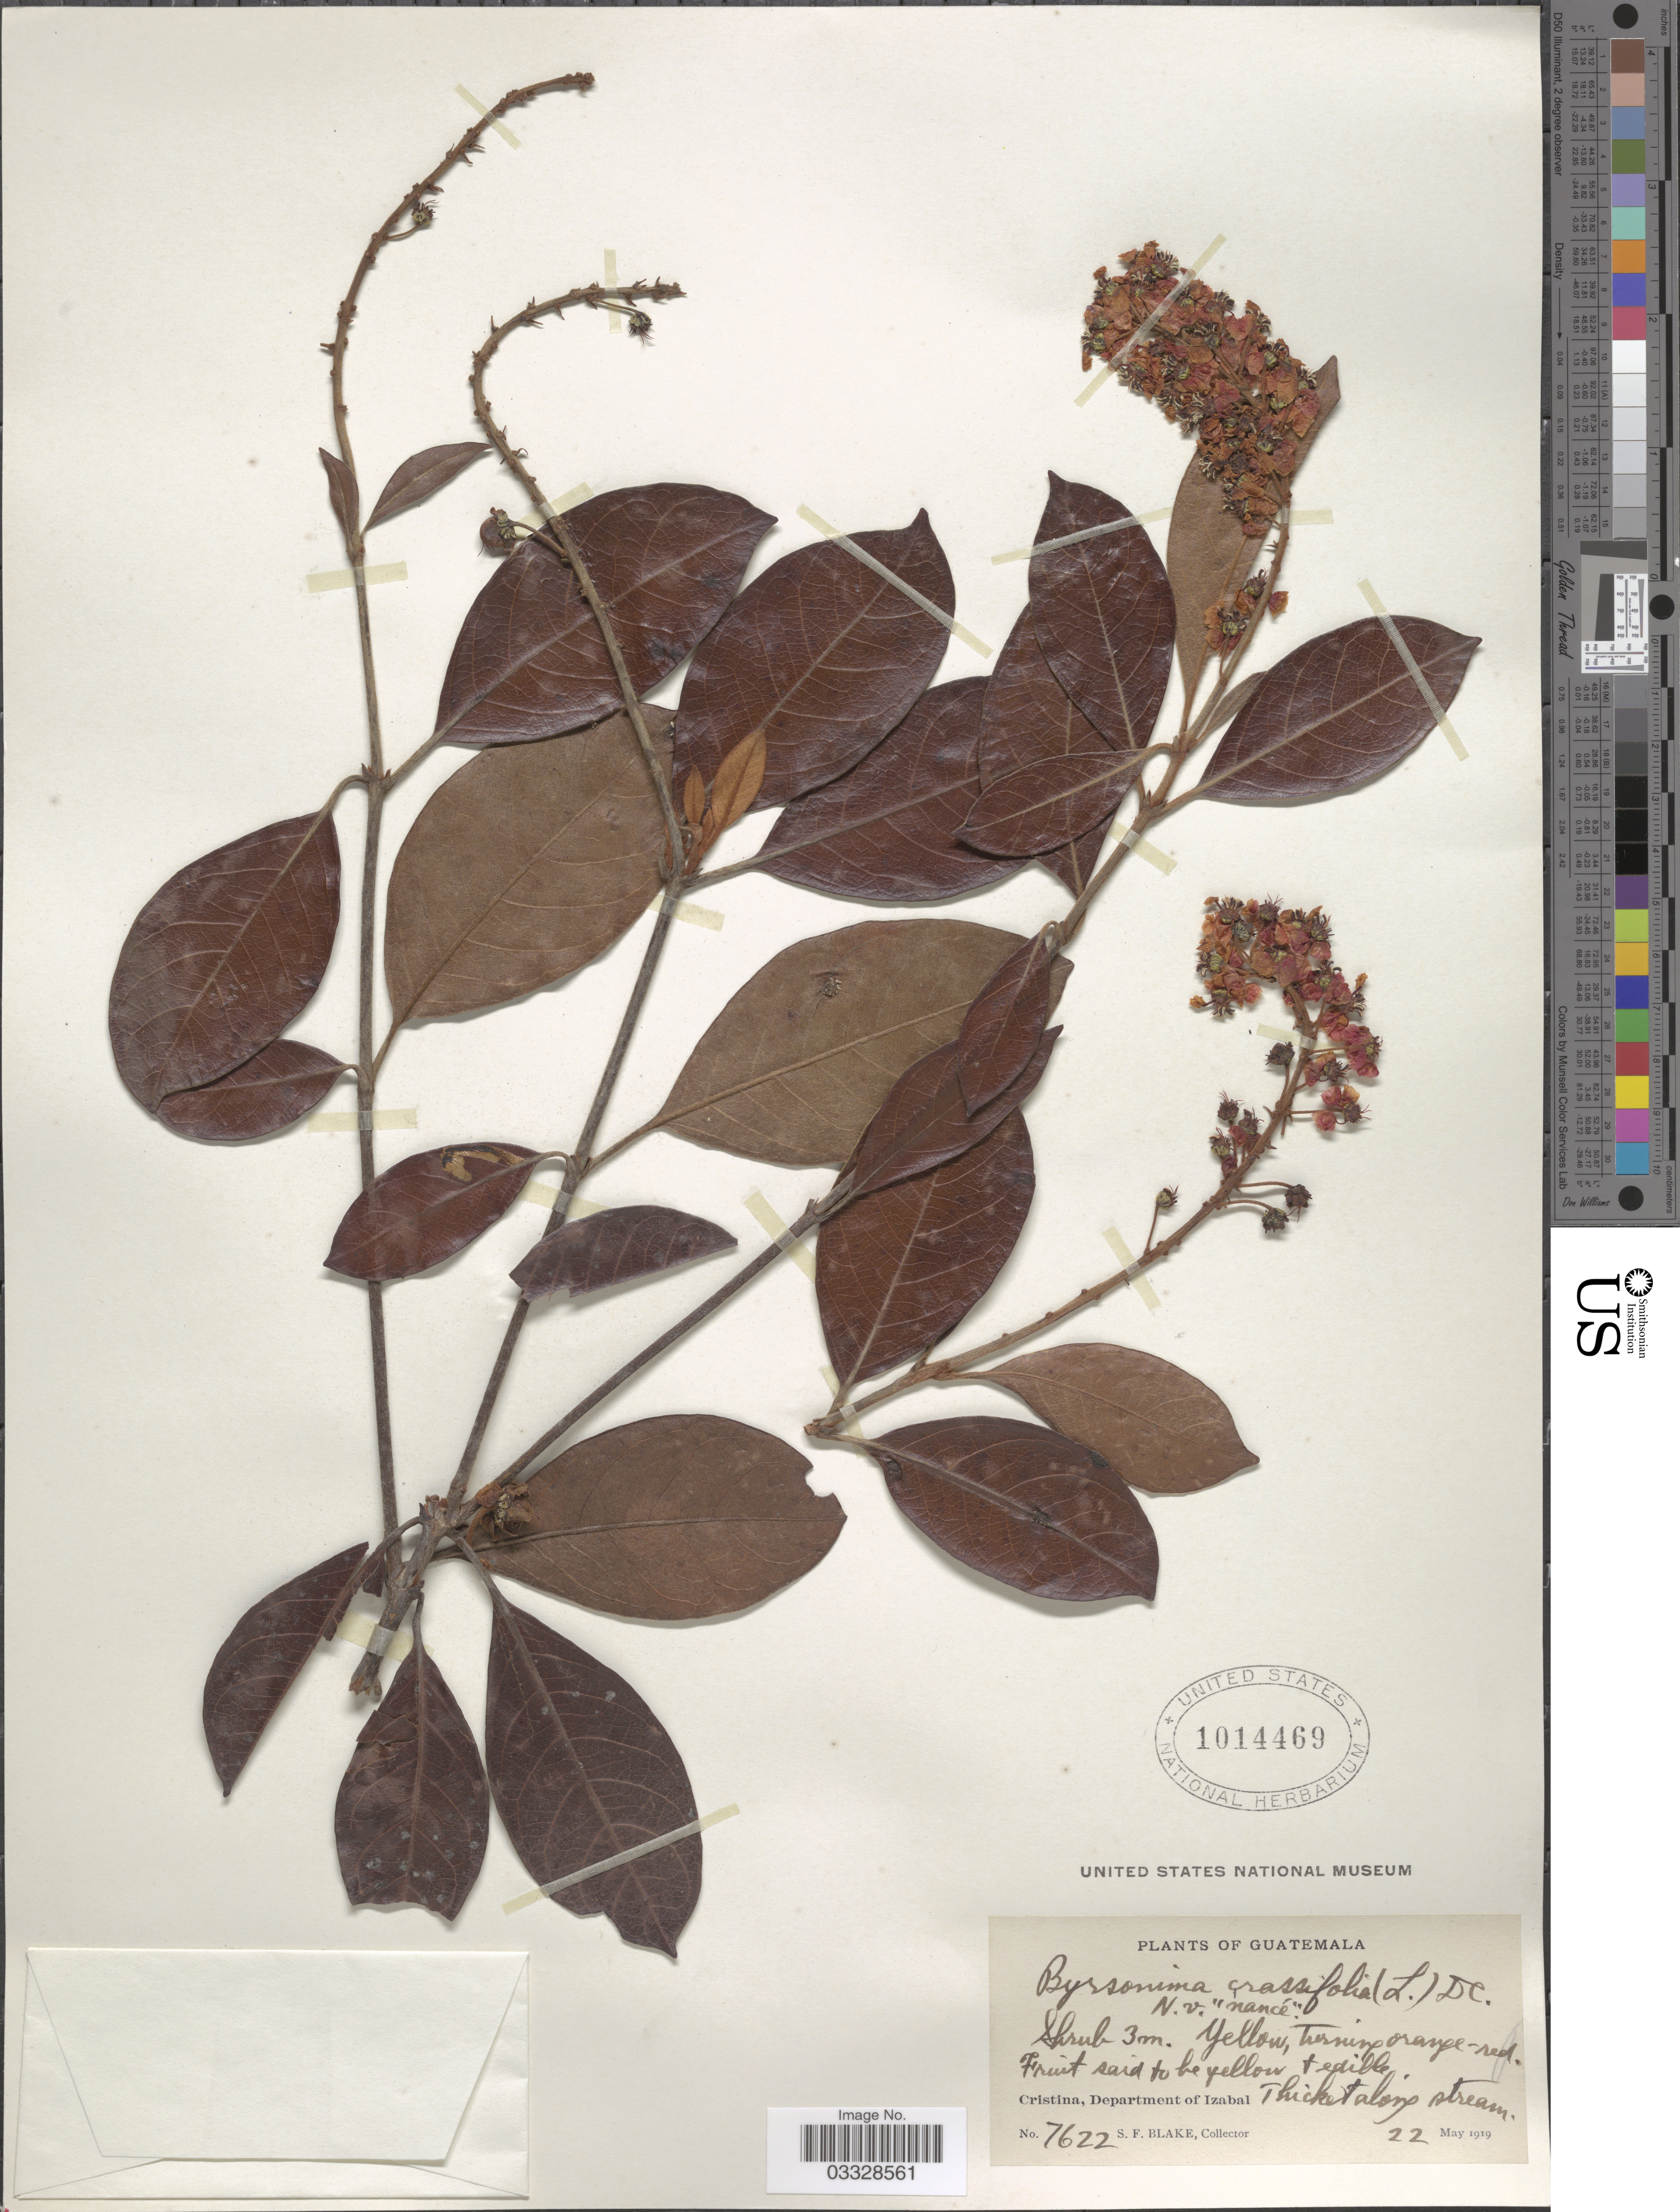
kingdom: Plantae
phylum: Tracheophyta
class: Magnoliopsida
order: Malpighiales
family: Malpighiaceae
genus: Byrsonima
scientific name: Byrsonima crassifolia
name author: (L.) Kunth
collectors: S. Blake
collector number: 7622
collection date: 1919-05-22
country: Guatemala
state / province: Izabal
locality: Cristina, Department of Izabal.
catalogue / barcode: US 1014469